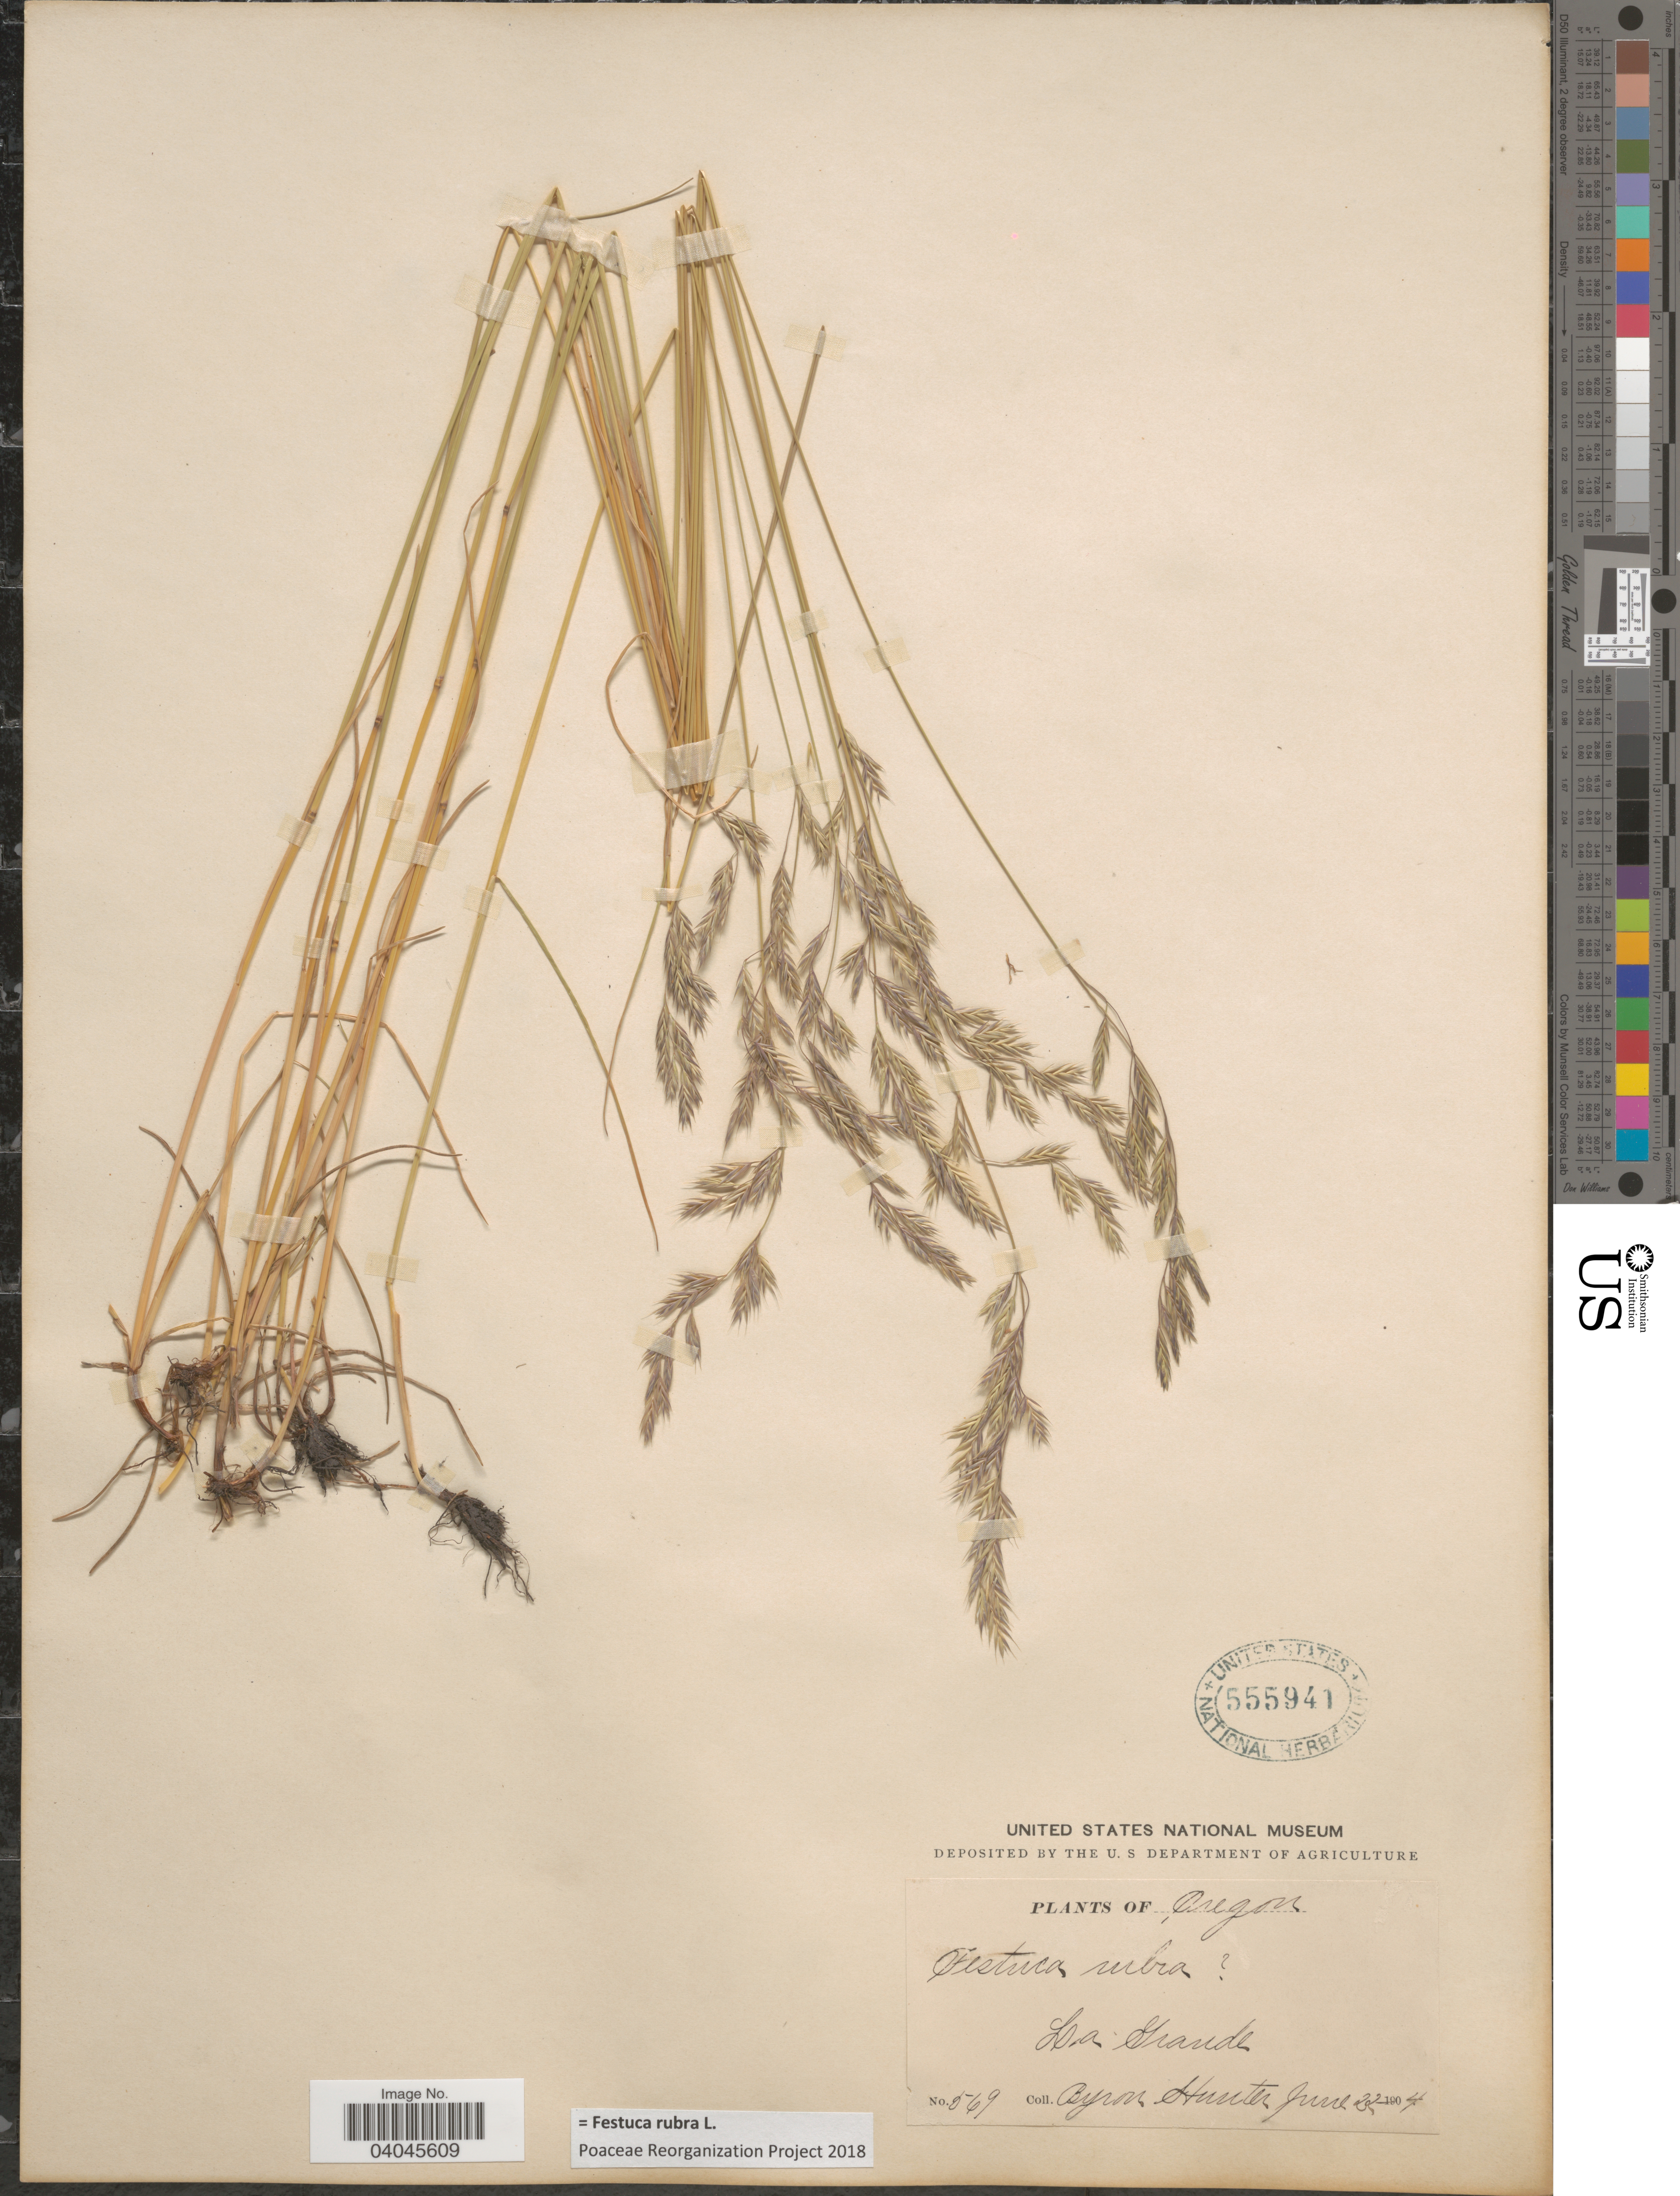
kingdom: Plantae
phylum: Tracheophyta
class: Liliopsida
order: Poales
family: Poaceae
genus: Festuca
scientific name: Festuca rubra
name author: L.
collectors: B. Hunter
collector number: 569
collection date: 1904-06-22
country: United States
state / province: Oregon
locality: La Grande.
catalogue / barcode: US 555941